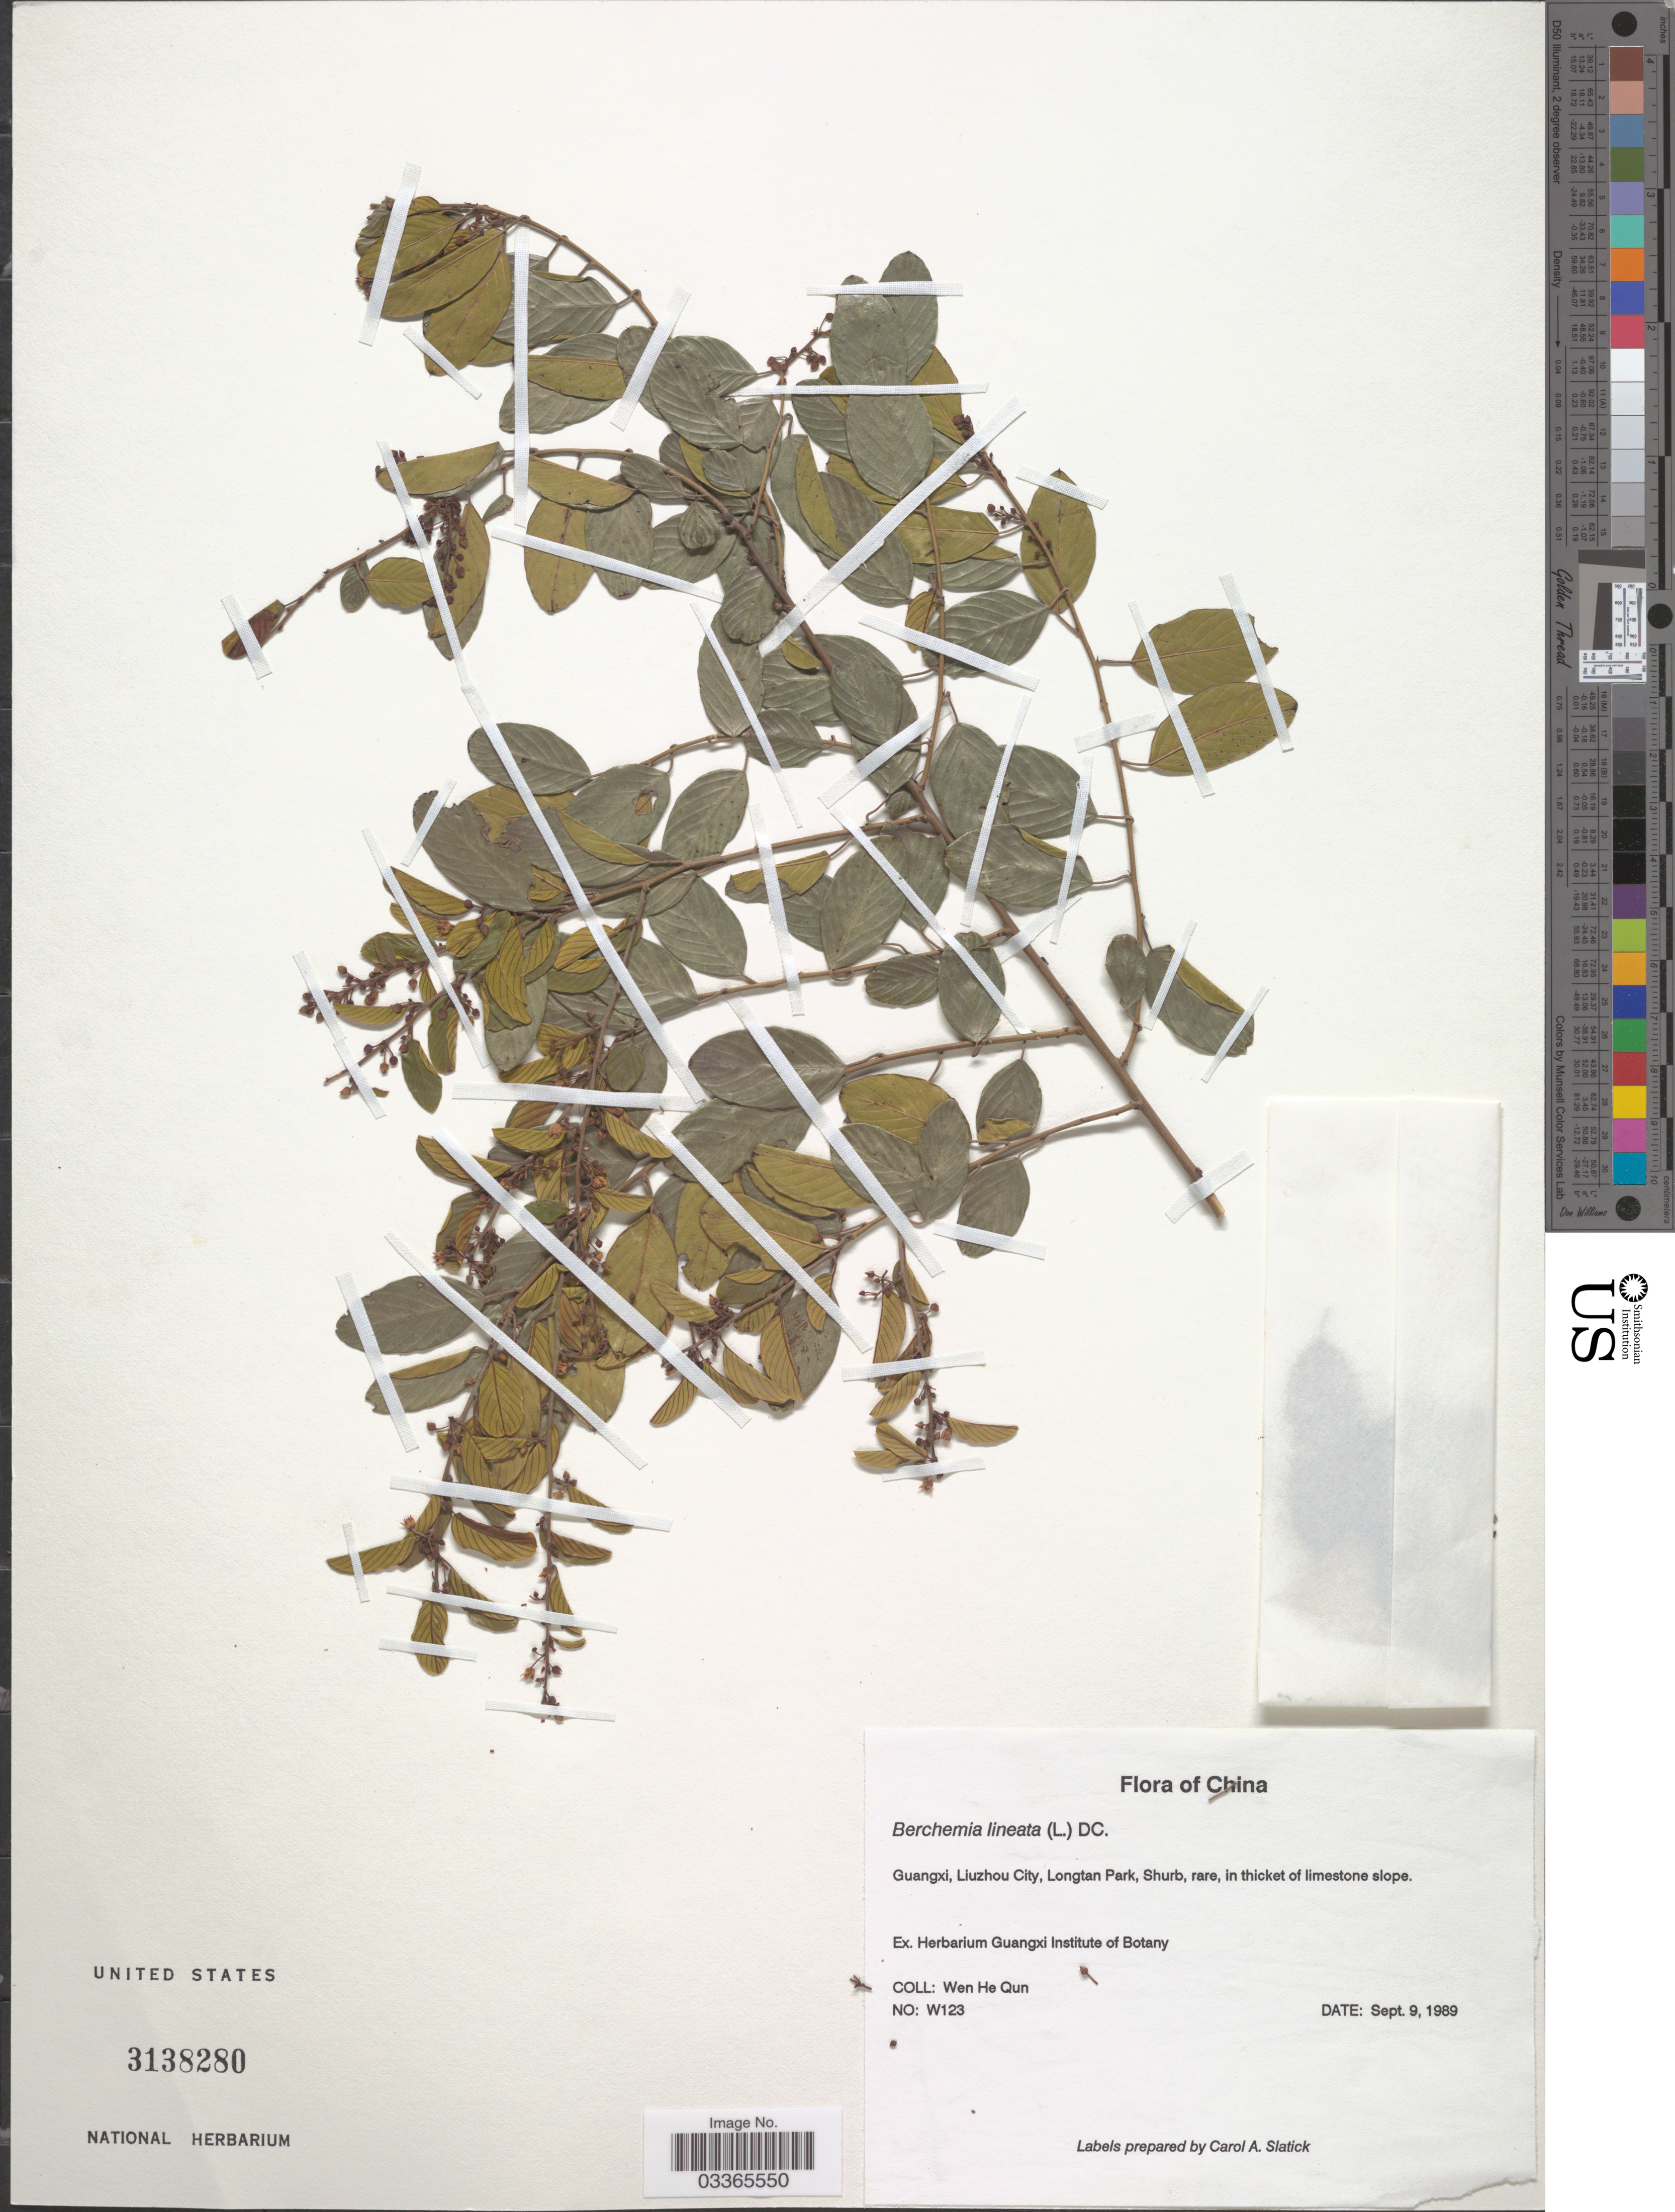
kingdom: Plantae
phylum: Tracheophyta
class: Magnoliopsida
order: Rosales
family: Rhamnaceae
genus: Berchemia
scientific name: Berchemia lineata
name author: (L.) DC.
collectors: H. Wen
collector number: W123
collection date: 1989-09-09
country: China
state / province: Guangxi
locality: Liuzhou City, Longtan Park.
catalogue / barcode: US 3138280